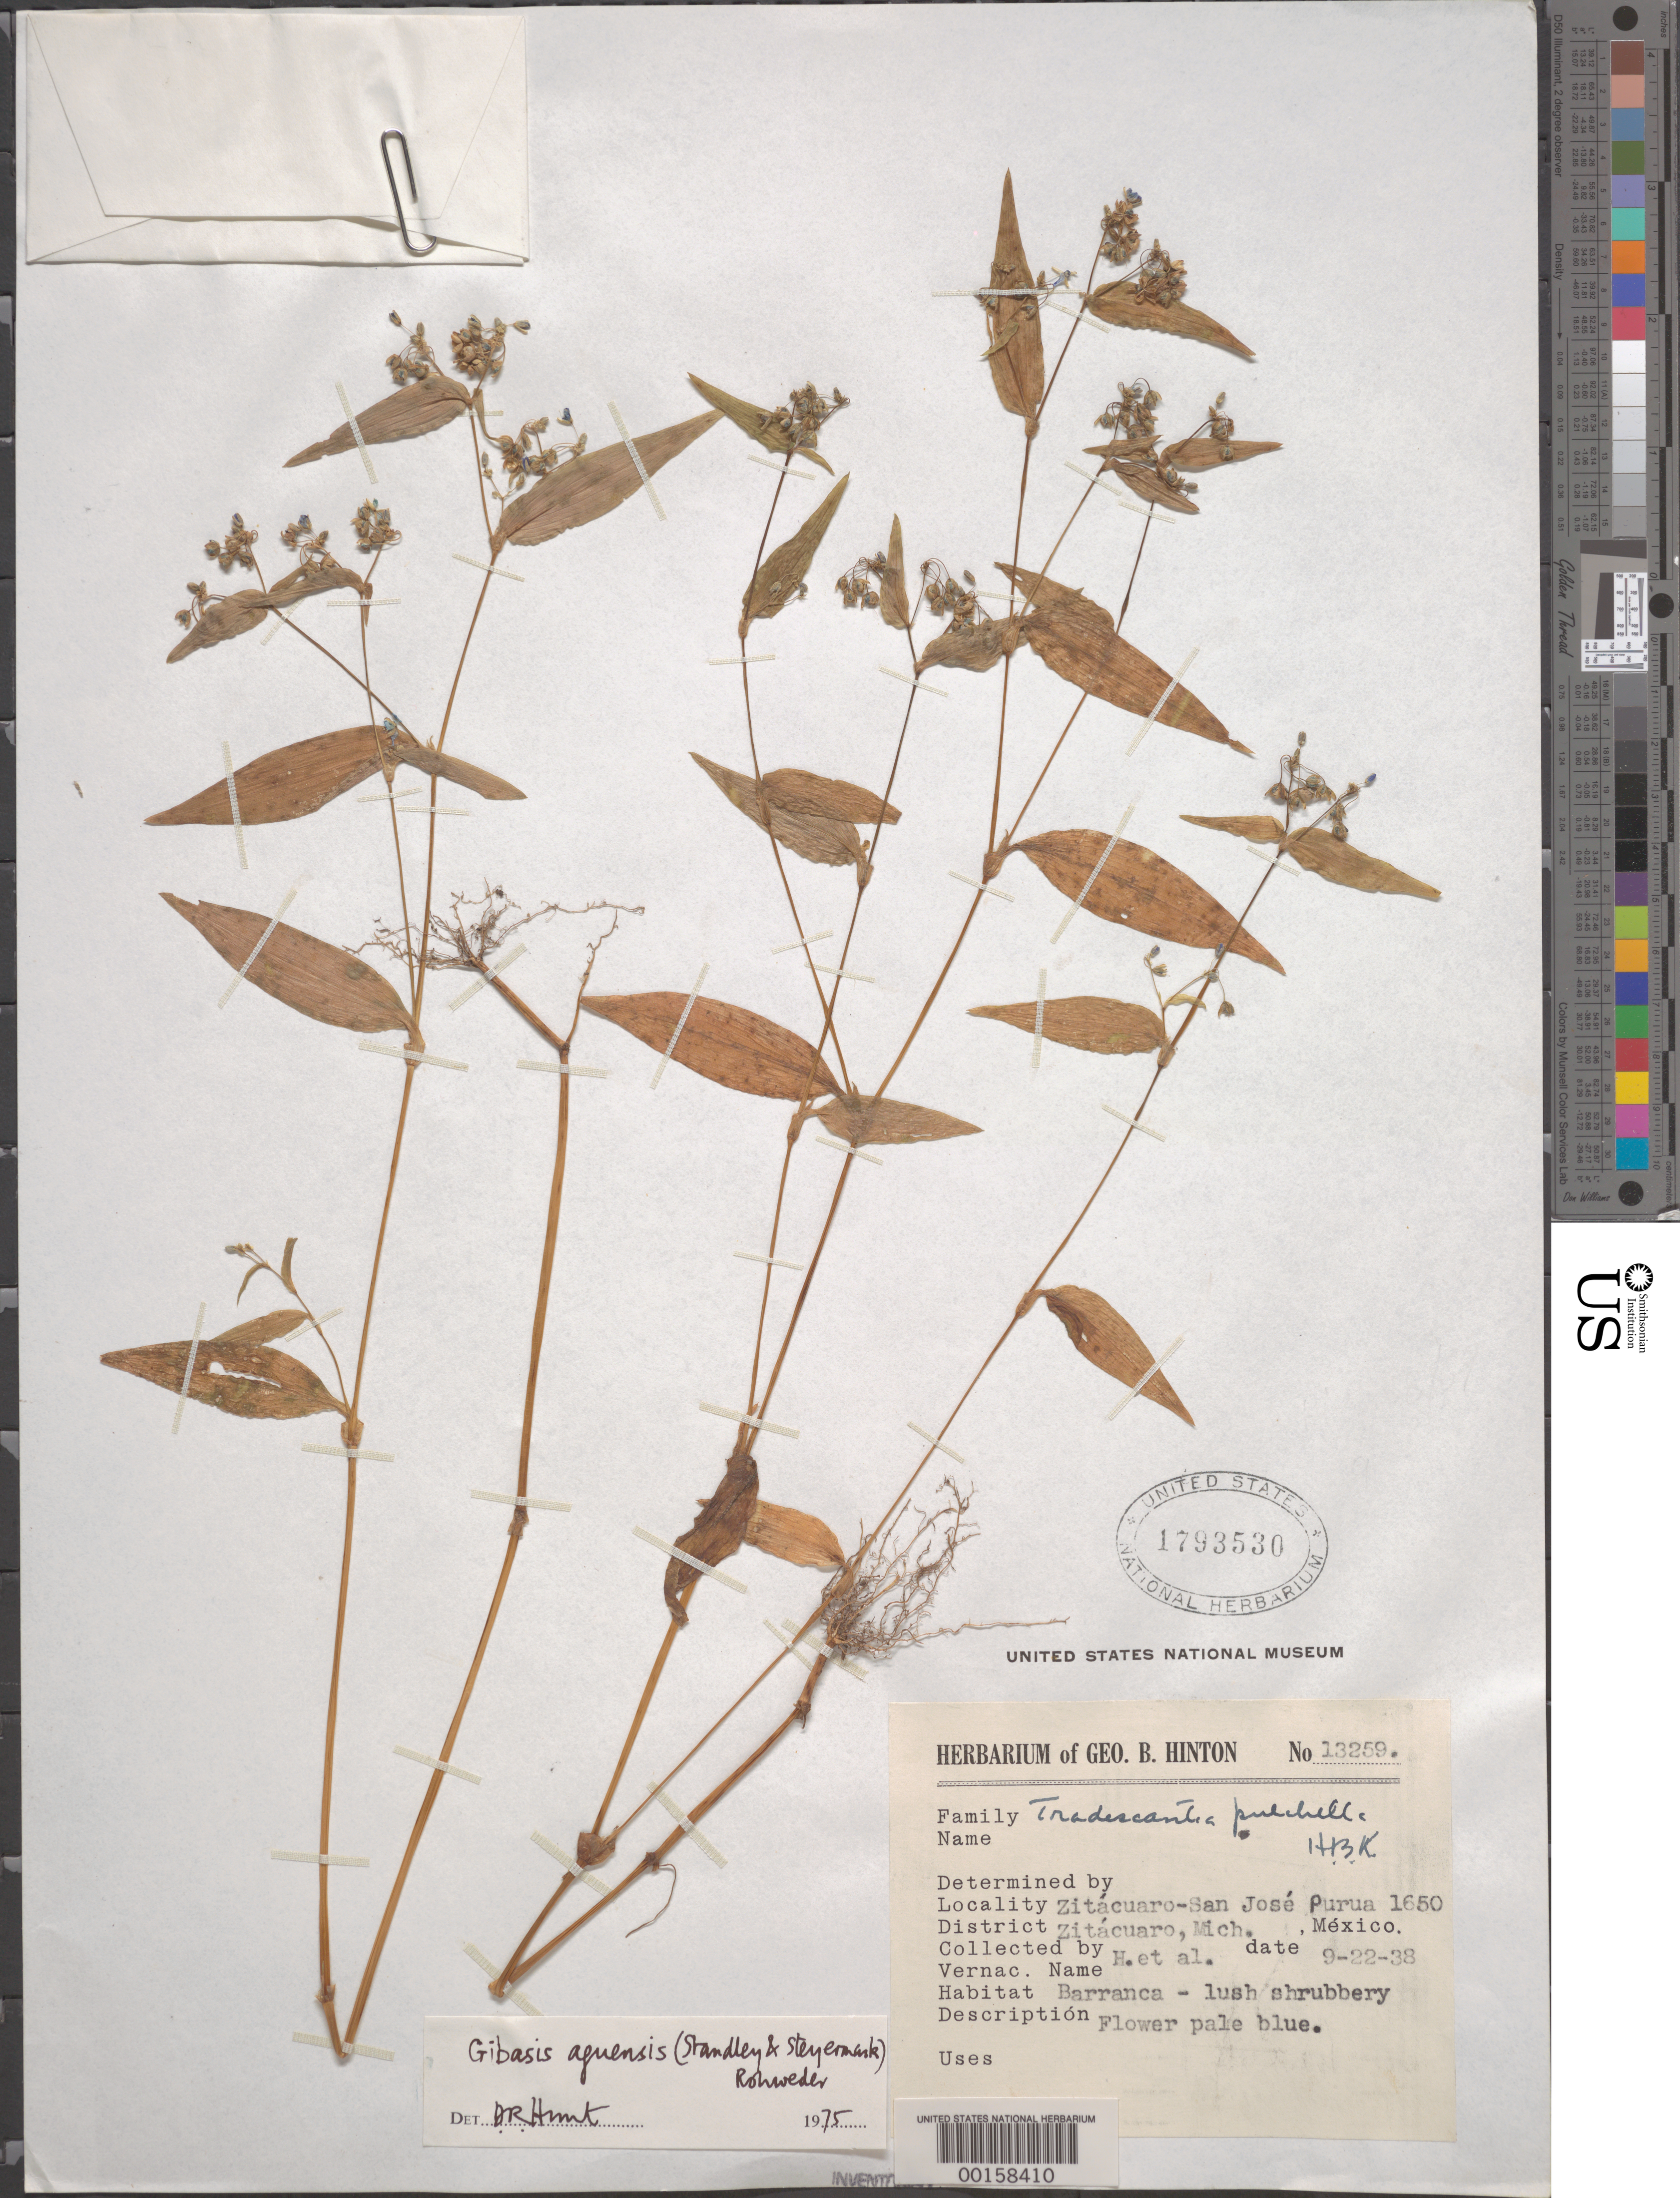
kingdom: Plantae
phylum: Tracheophyta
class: Liliopsida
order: Commelinales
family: Commelinaceae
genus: Gibasis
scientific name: Gibasis aguensis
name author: (Standl. & Steyerm.) Rohweder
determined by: Hunt, D. R.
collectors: G. B. Hinton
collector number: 13259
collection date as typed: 22 Sep 1938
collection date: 1938-09-22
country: Mexico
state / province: Michoacán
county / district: Zitácuaro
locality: Zitacuaro, San Jose Purua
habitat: Barranca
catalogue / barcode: US 1793530